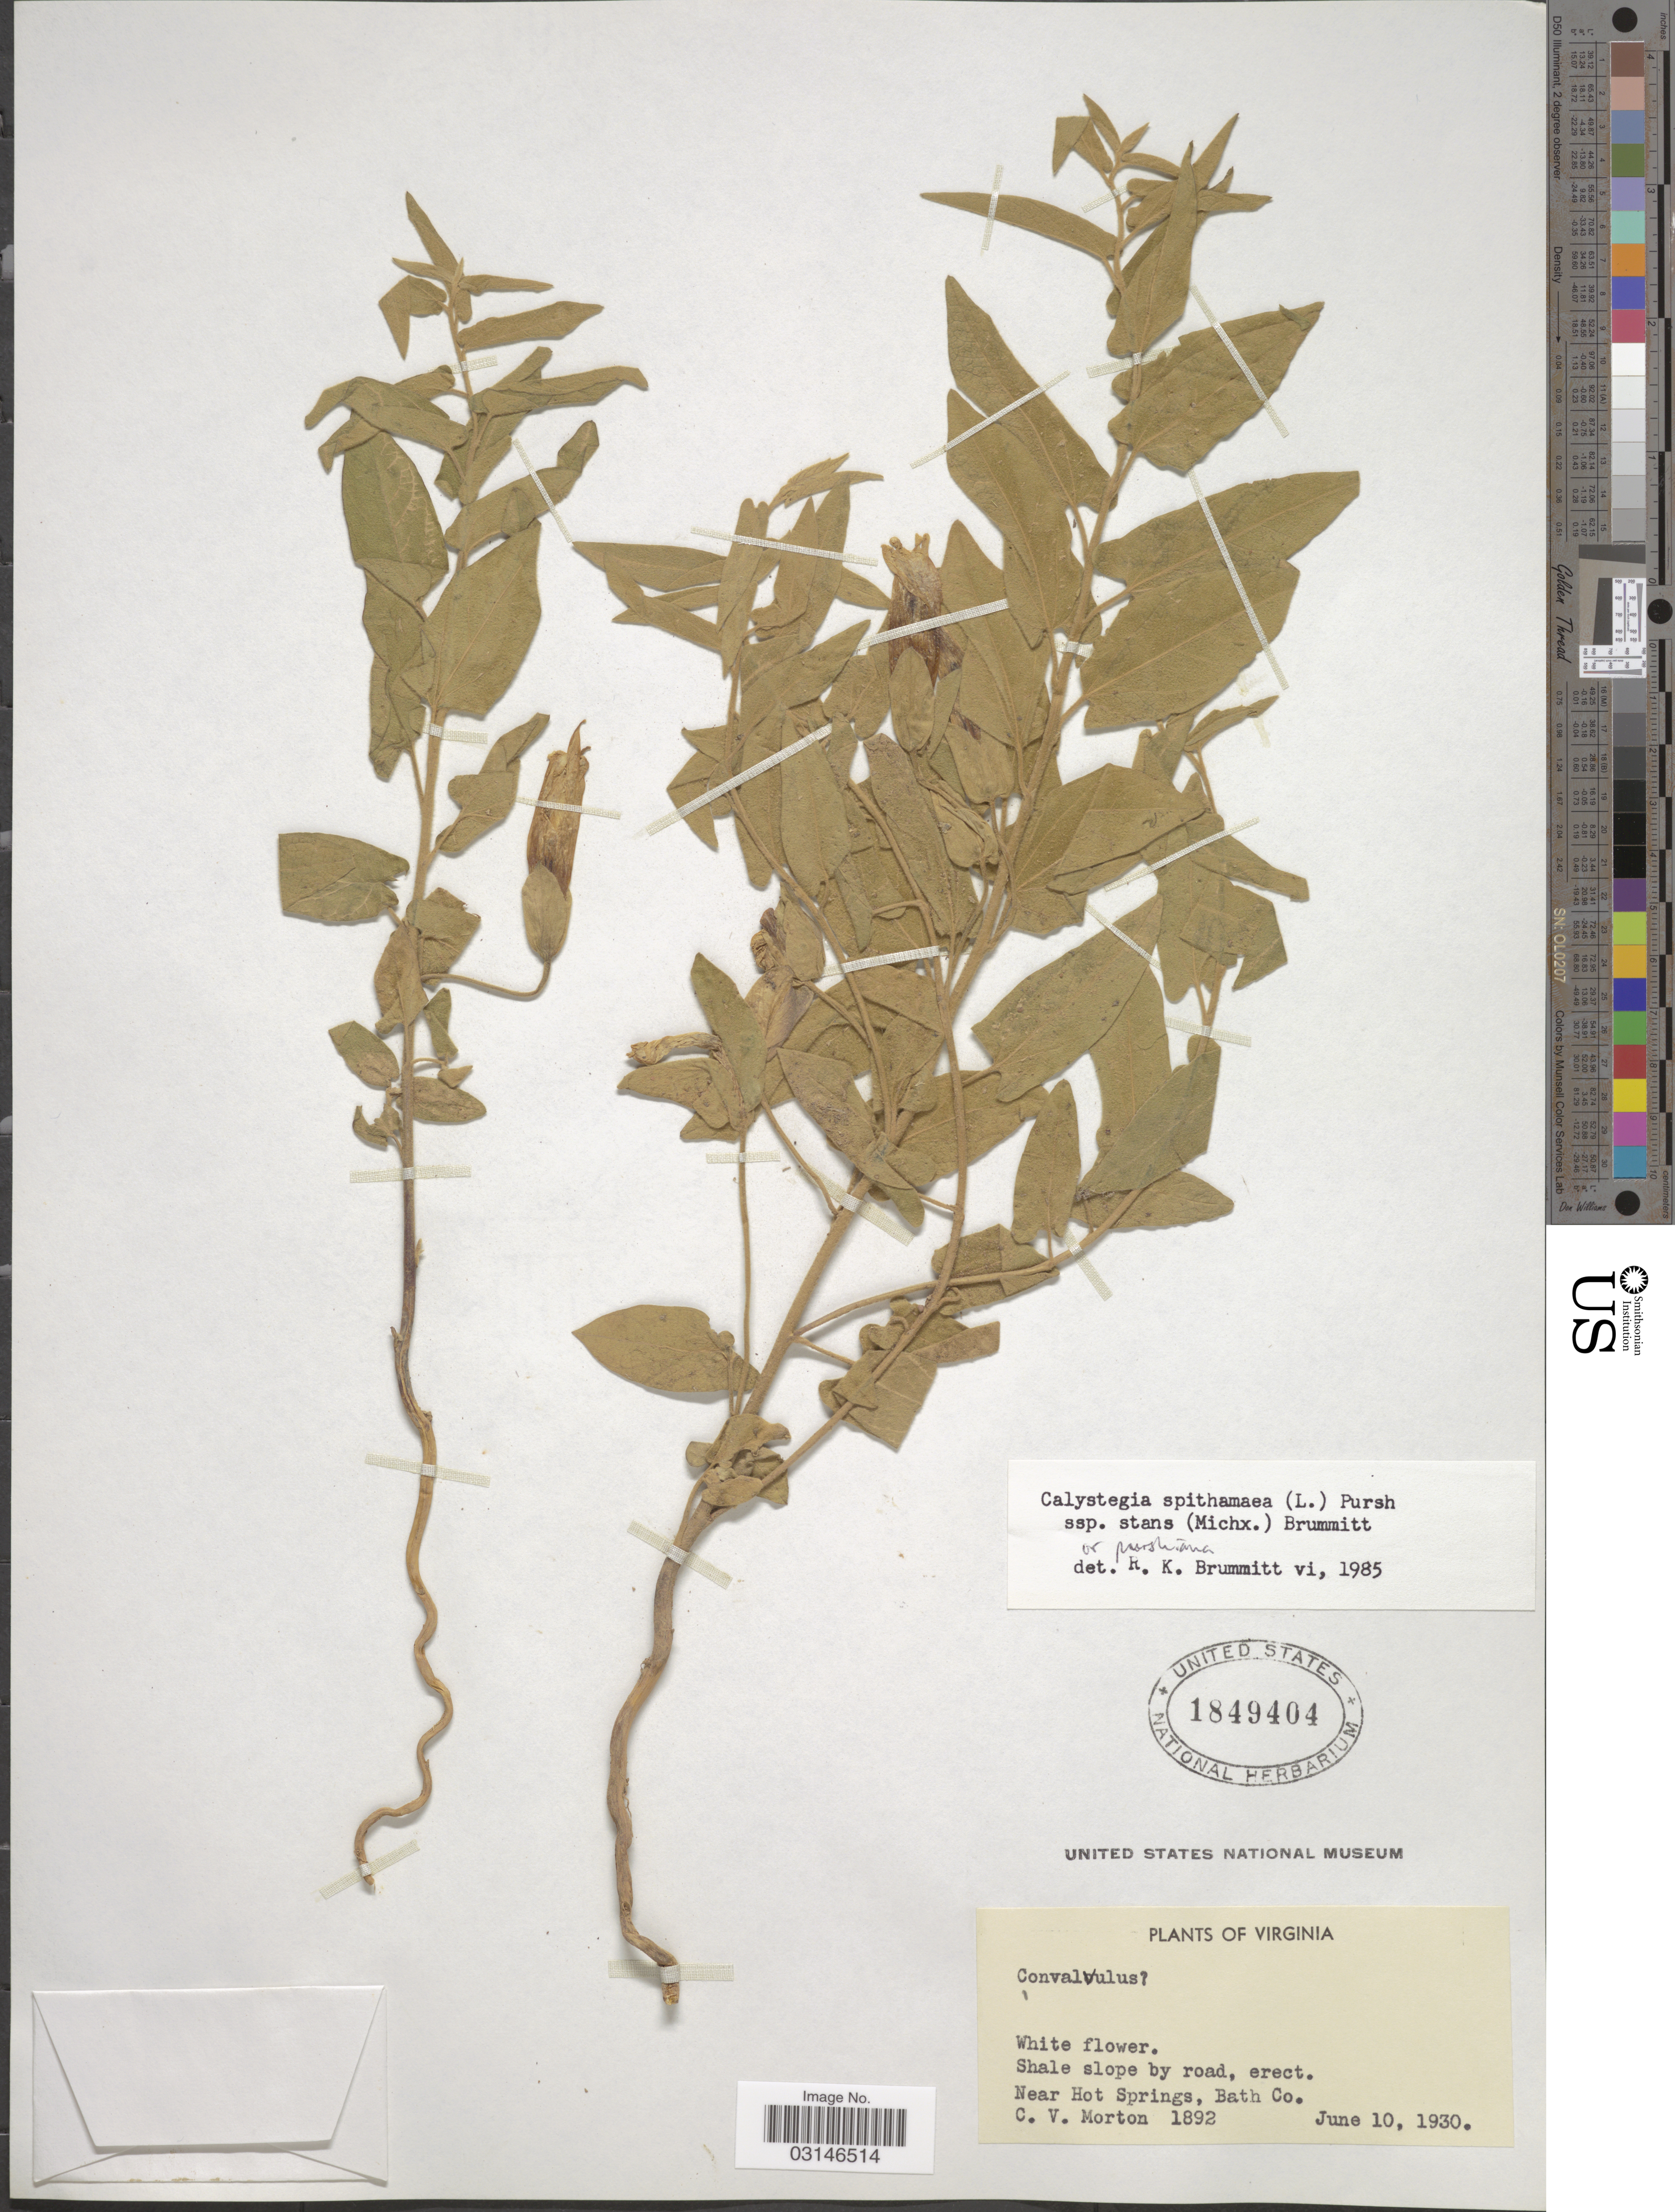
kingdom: Plantae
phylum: Tracheophyta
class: Magnoliopsida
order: Solanales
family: Convolvulaceae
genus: Calystegia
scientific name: Calystegia spithamaea subsp. purshiana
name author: (Wherry) Brummitt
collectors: C. V. Morton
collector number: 1892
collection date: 1930-06-10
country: United States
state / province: Virginia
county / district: Bath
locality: Near Hot Springs, Bath Co.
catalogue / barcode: US 1849404